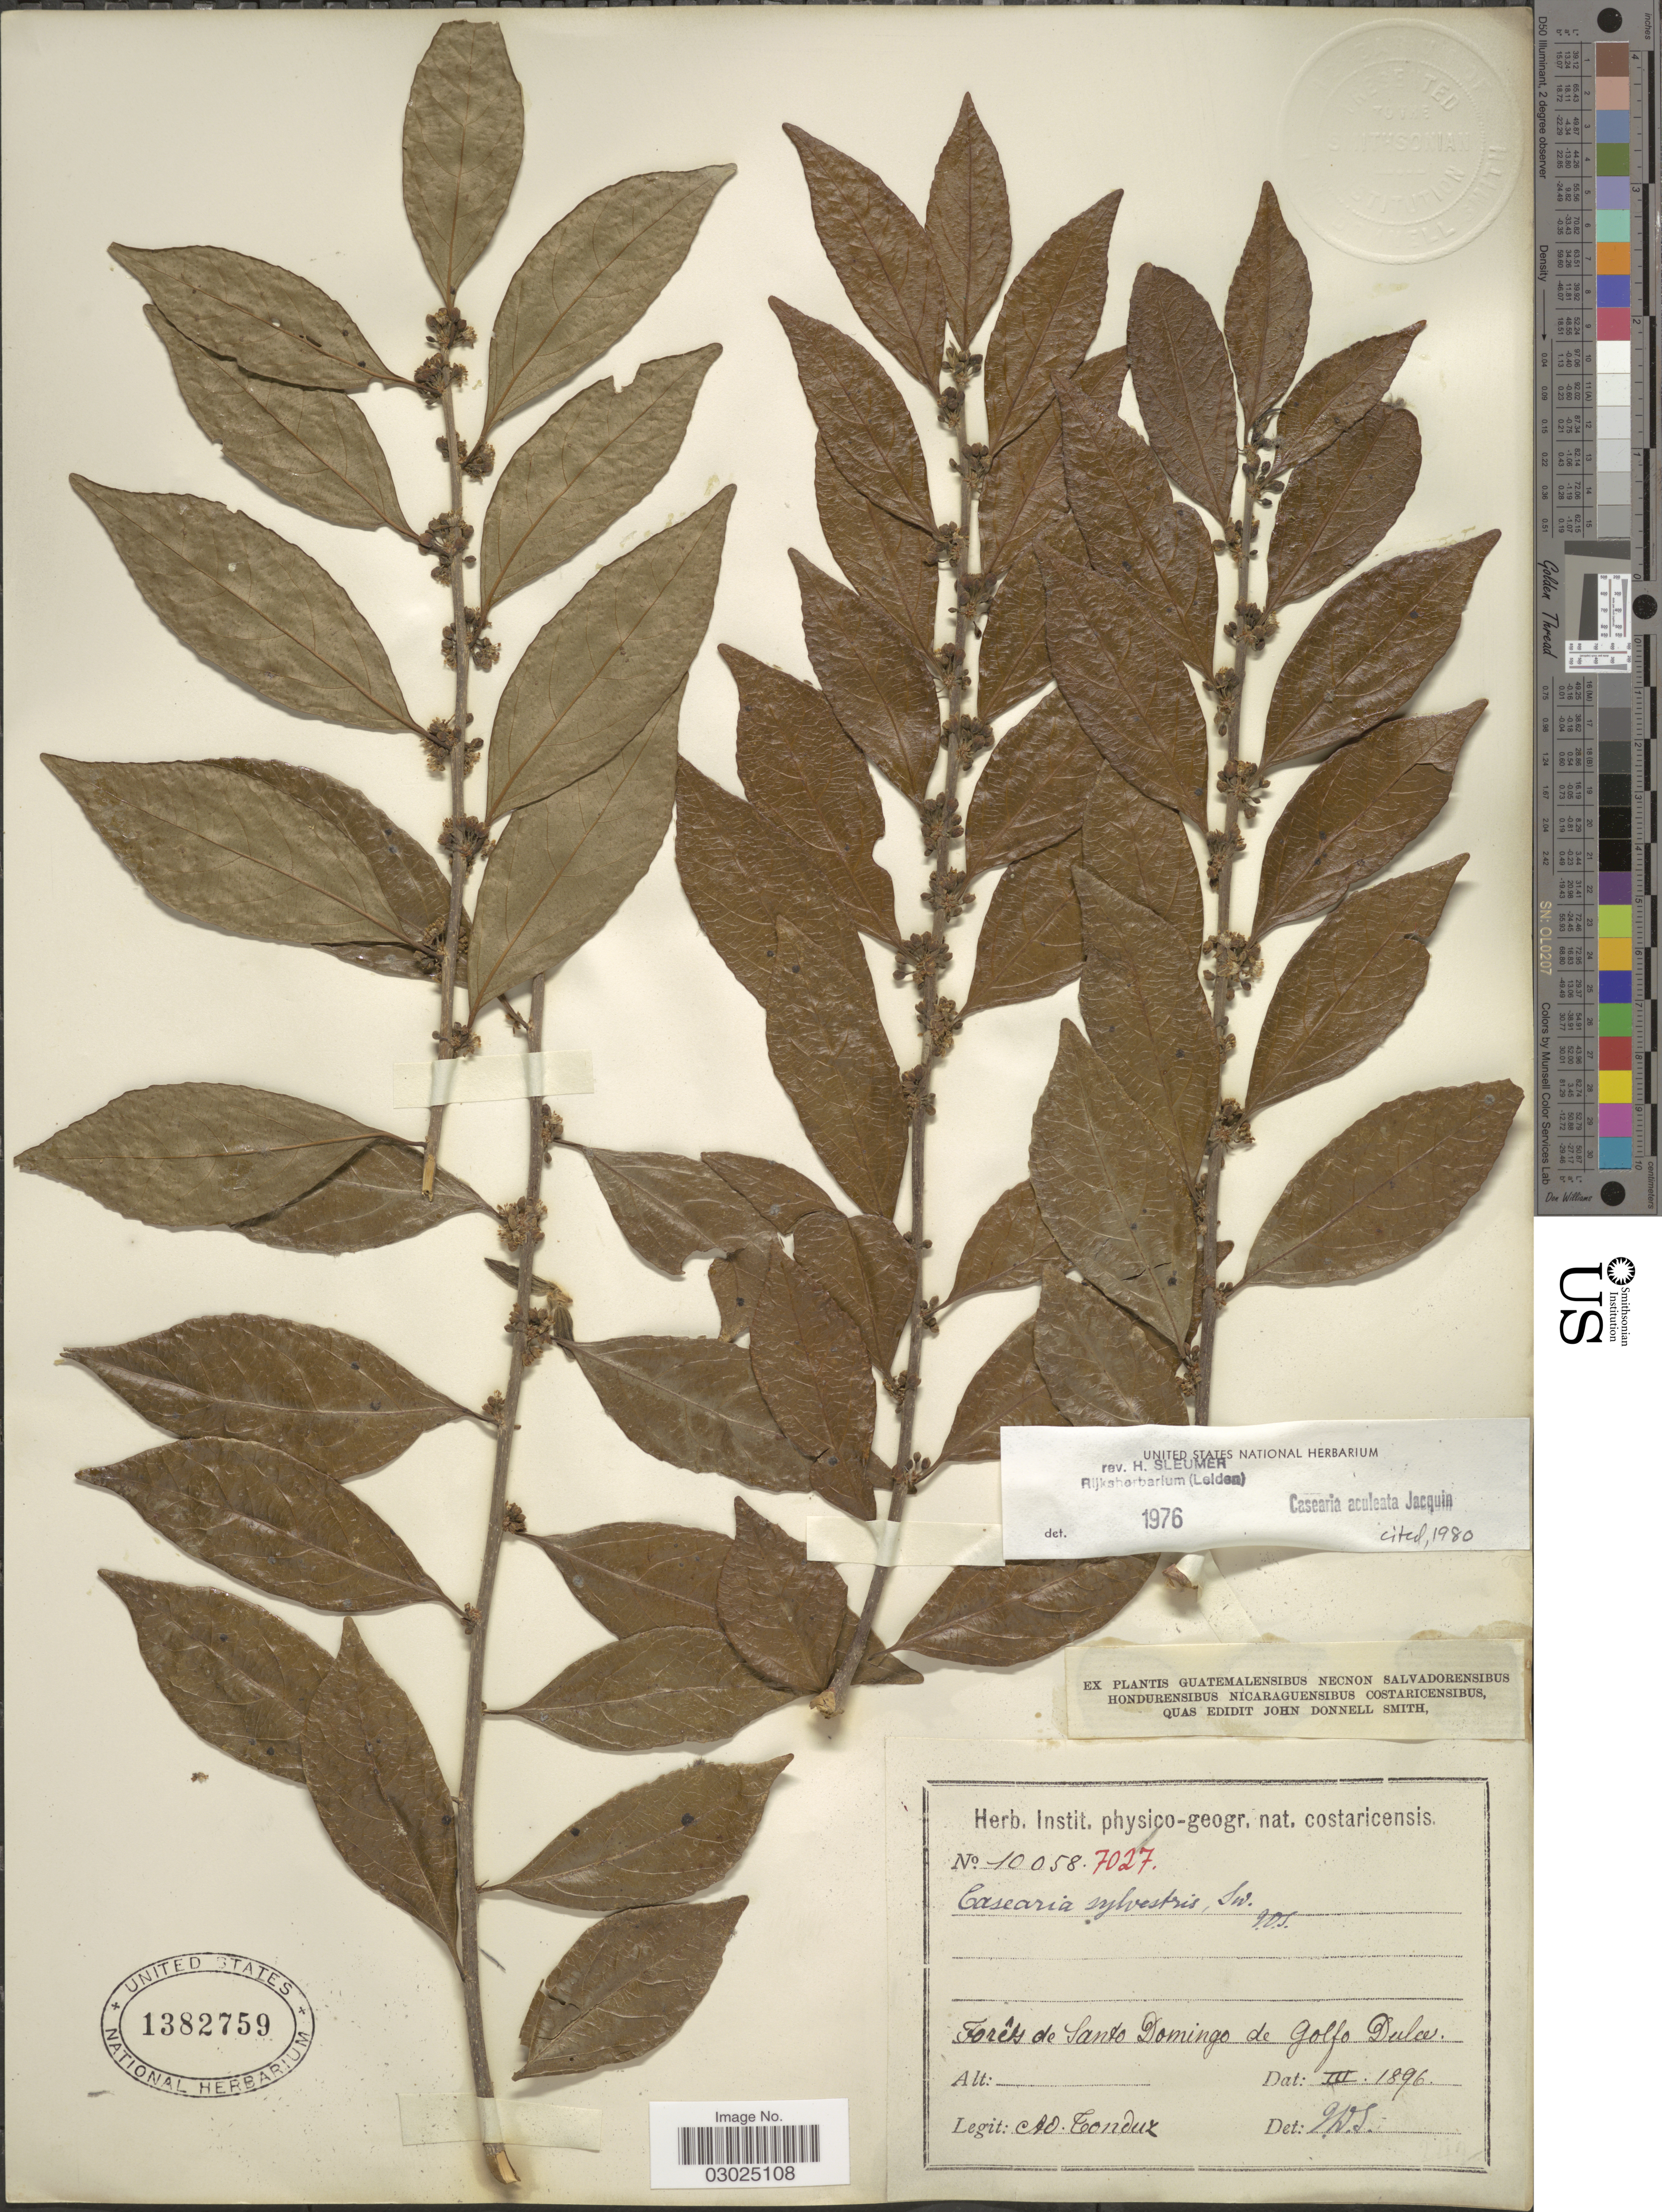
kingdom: Plantae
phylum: Tracheophyta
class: Magnoliopsida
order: Malpighiales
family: Salicaceae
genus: Casearia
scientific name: Casearia aculeata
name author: Jacq.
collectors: A. Tonduz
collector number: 10058/7027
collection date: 1896-03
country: Costa Rica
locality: Forêts de Santo Domingo de Golfo Dulce.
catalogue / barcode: US 1382759